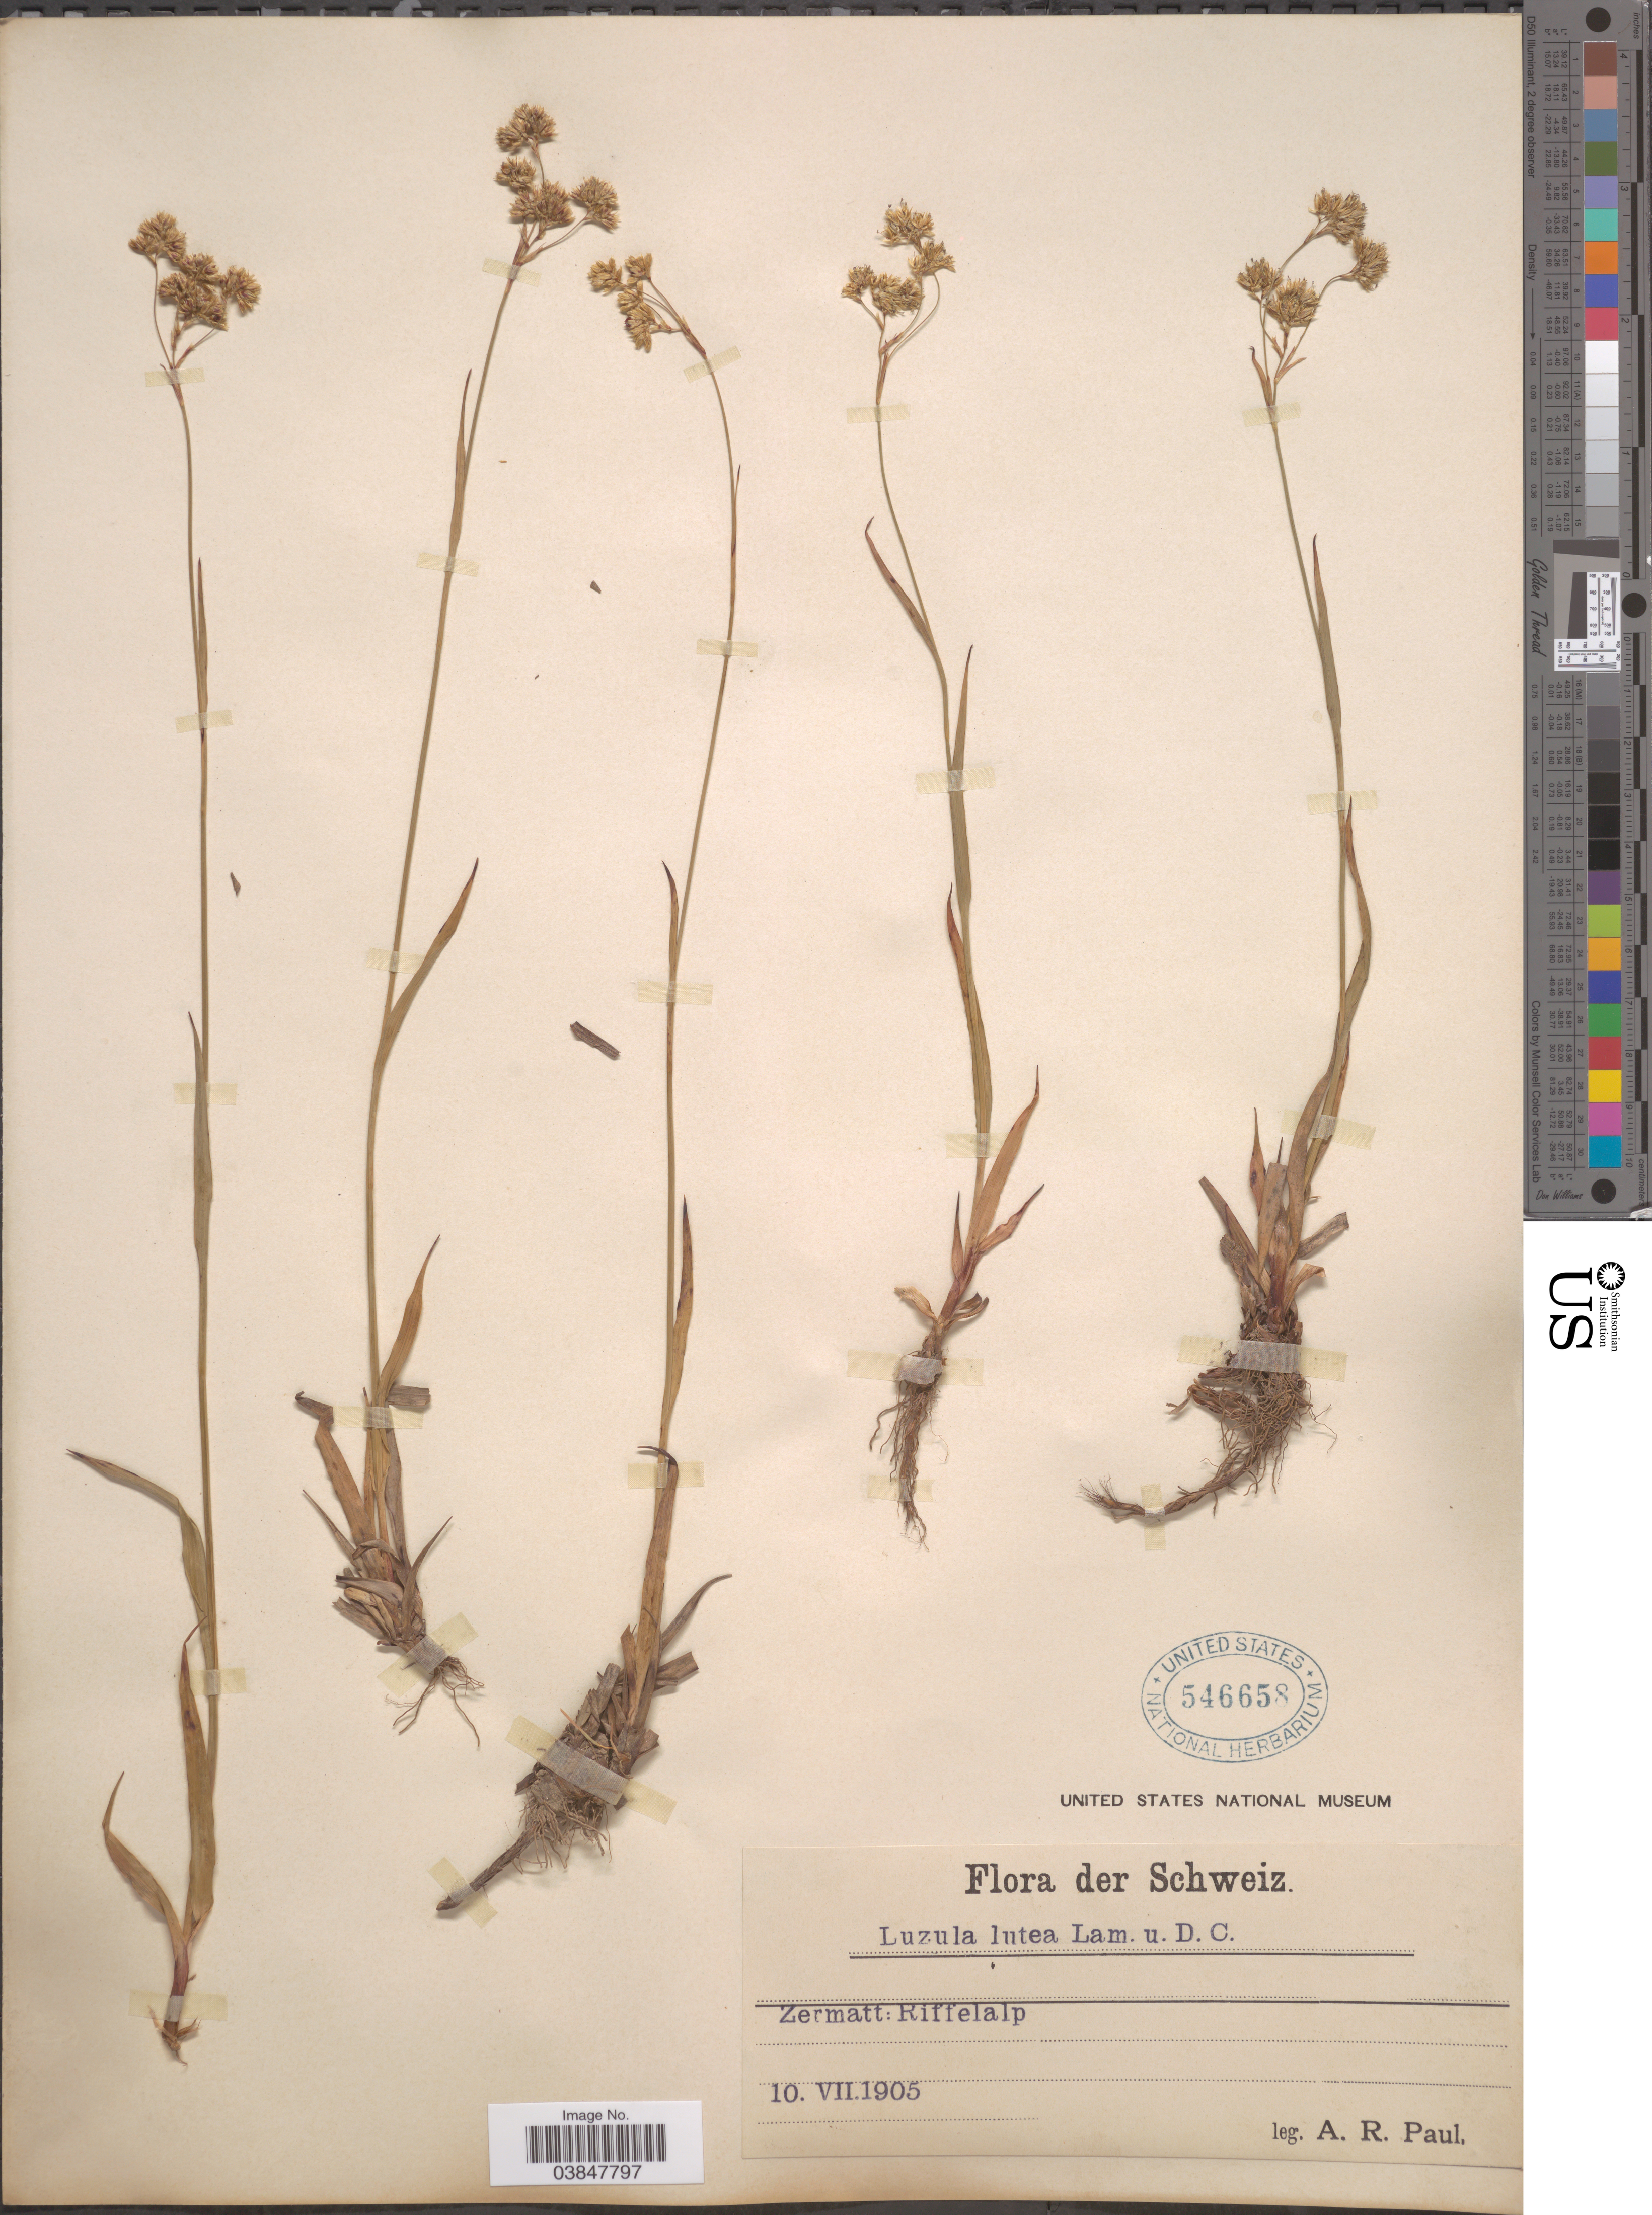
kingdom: Plantae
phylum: Tracheophyta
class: Liliopsida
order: Poales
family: Juncaceae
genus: Luzula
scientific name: Luzula lutea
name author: (All.) DC.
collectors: A. Paul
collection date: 1905-07-10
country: Switzerland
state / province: Schwyz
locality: Schweiz. Zermatt: Riffelalp.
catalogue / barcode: US 546658